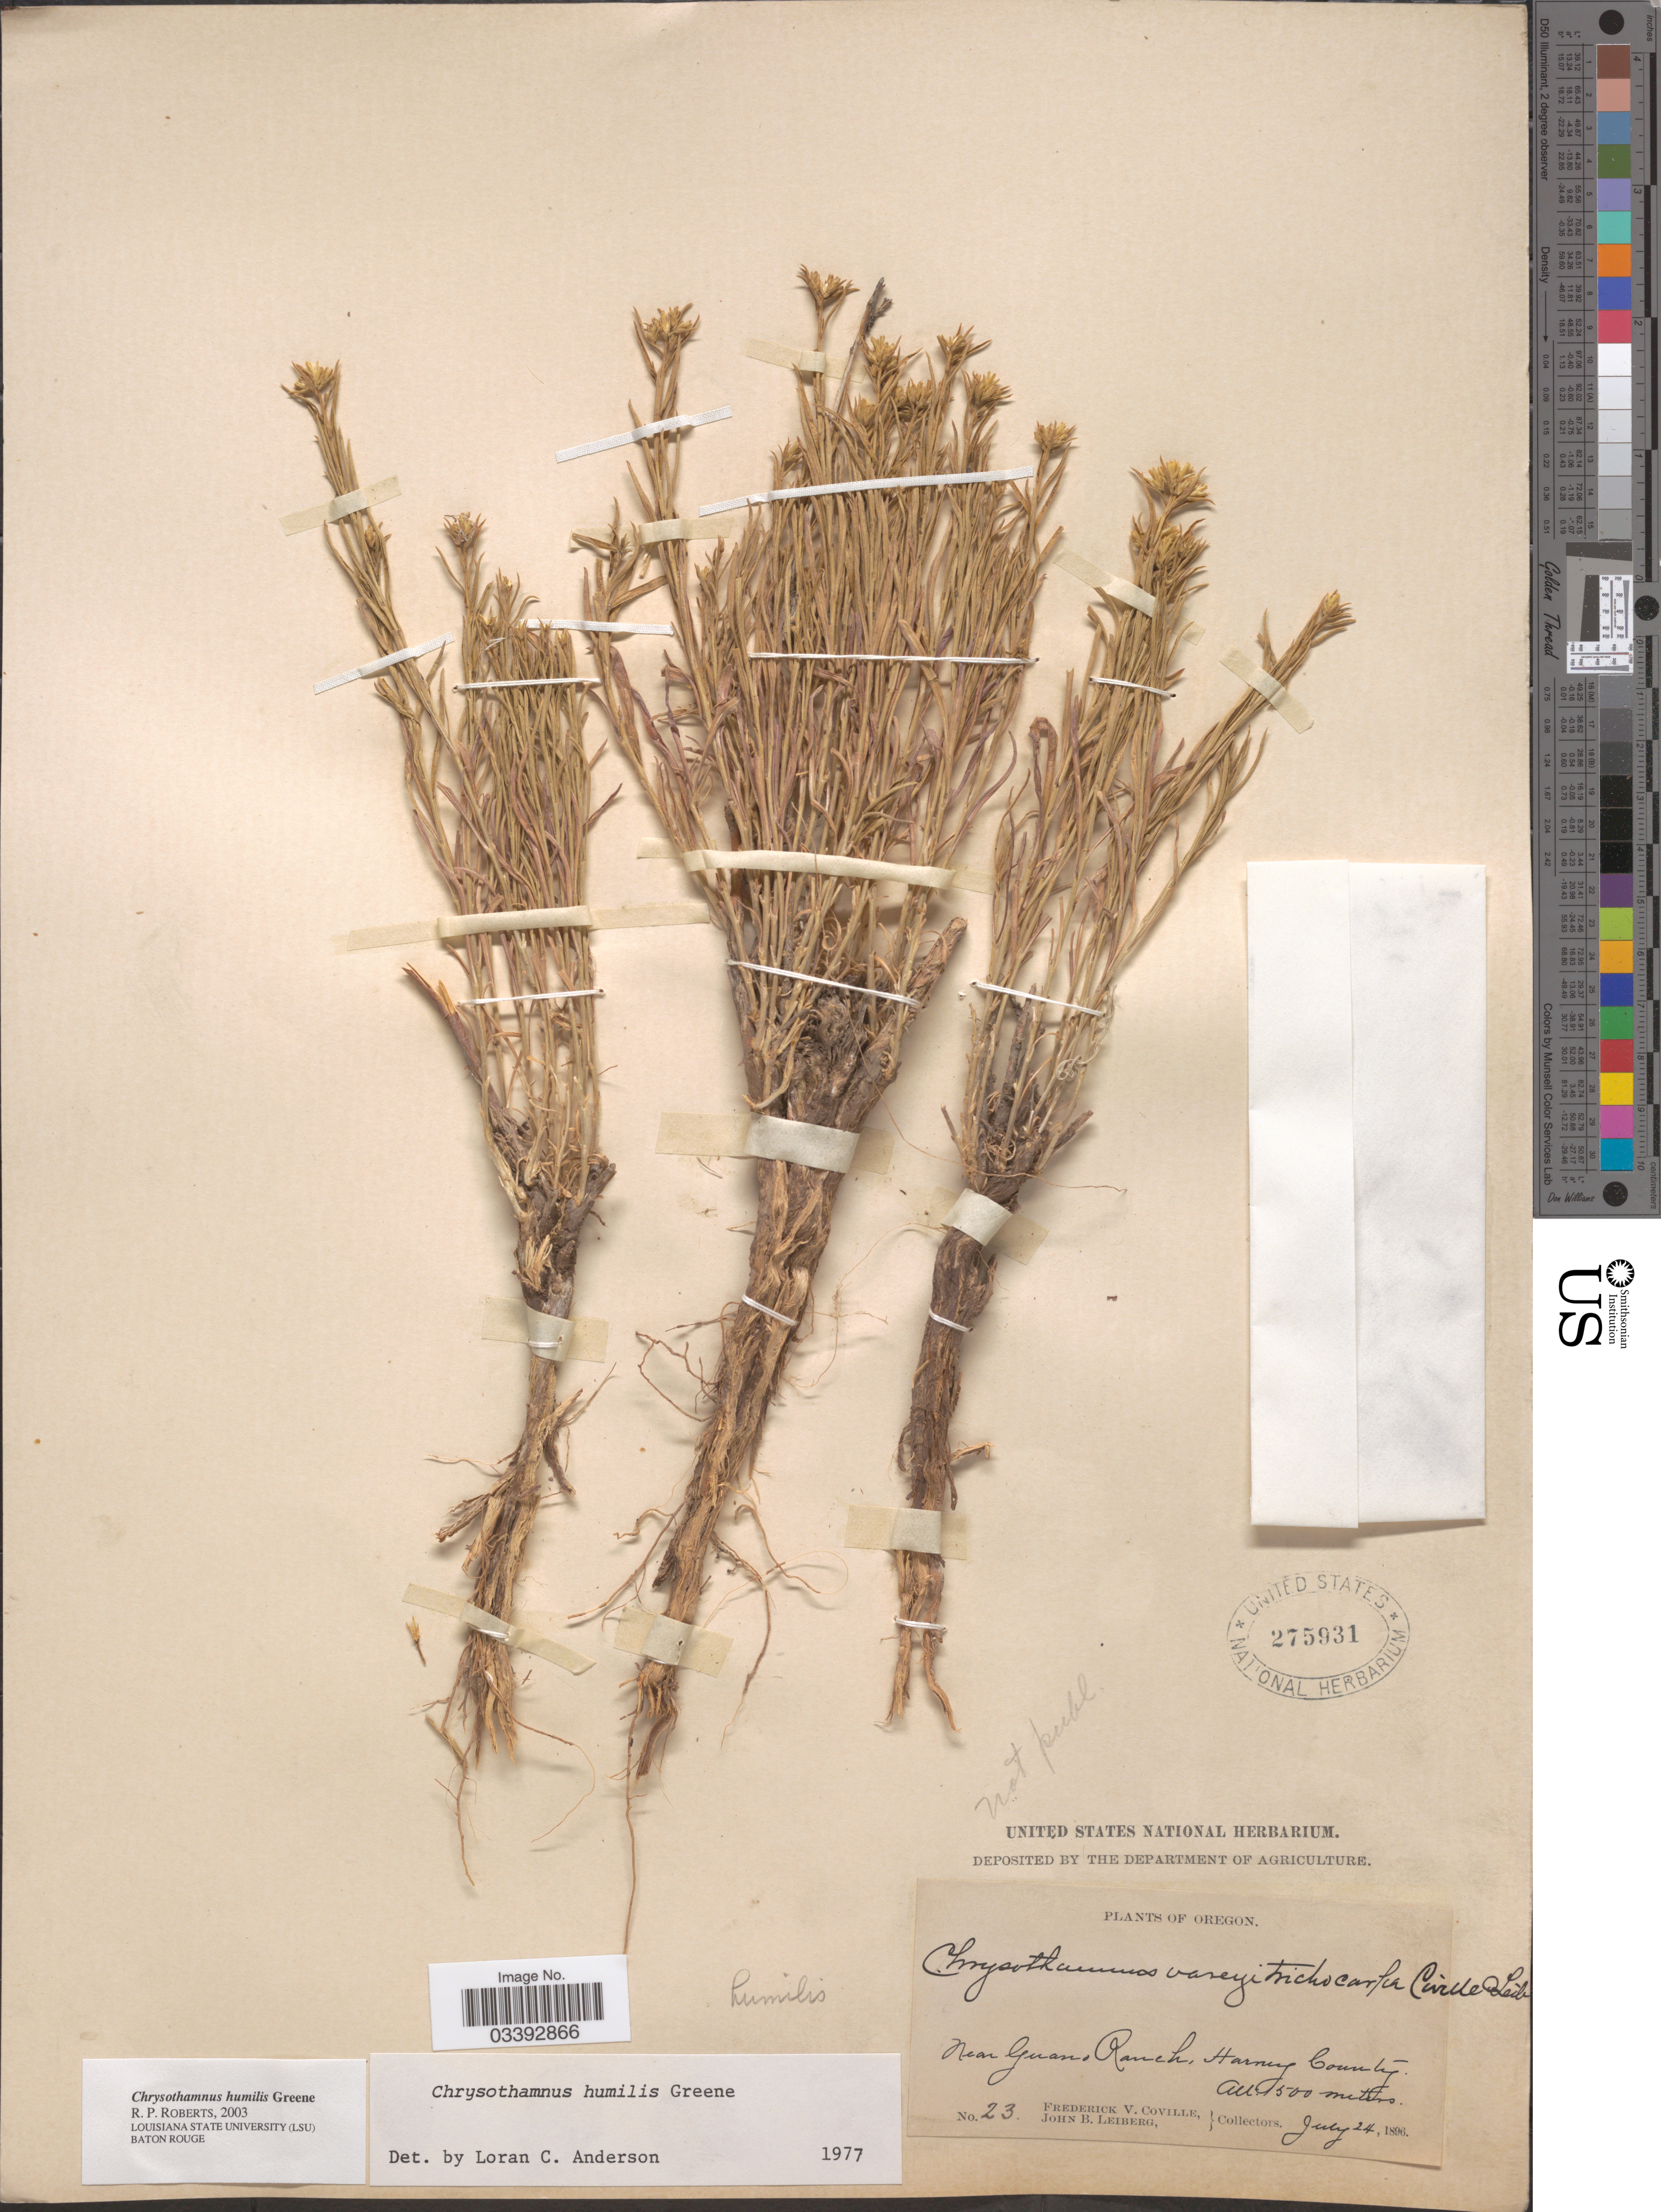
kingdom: Plantae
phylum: Tracheophyta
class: Magnoliopsida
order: Asterales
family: Asteraceae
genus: Chrysothamnus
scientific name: Chrysothamnus humilis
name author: Greene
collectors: F. V. Coville & J. B. Leiberg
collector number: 23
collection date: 1896-07-24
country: United States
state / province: Oregon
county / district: Harney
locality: Near Guano Ranch, Harney County.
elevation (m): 500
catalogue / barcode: US 275931